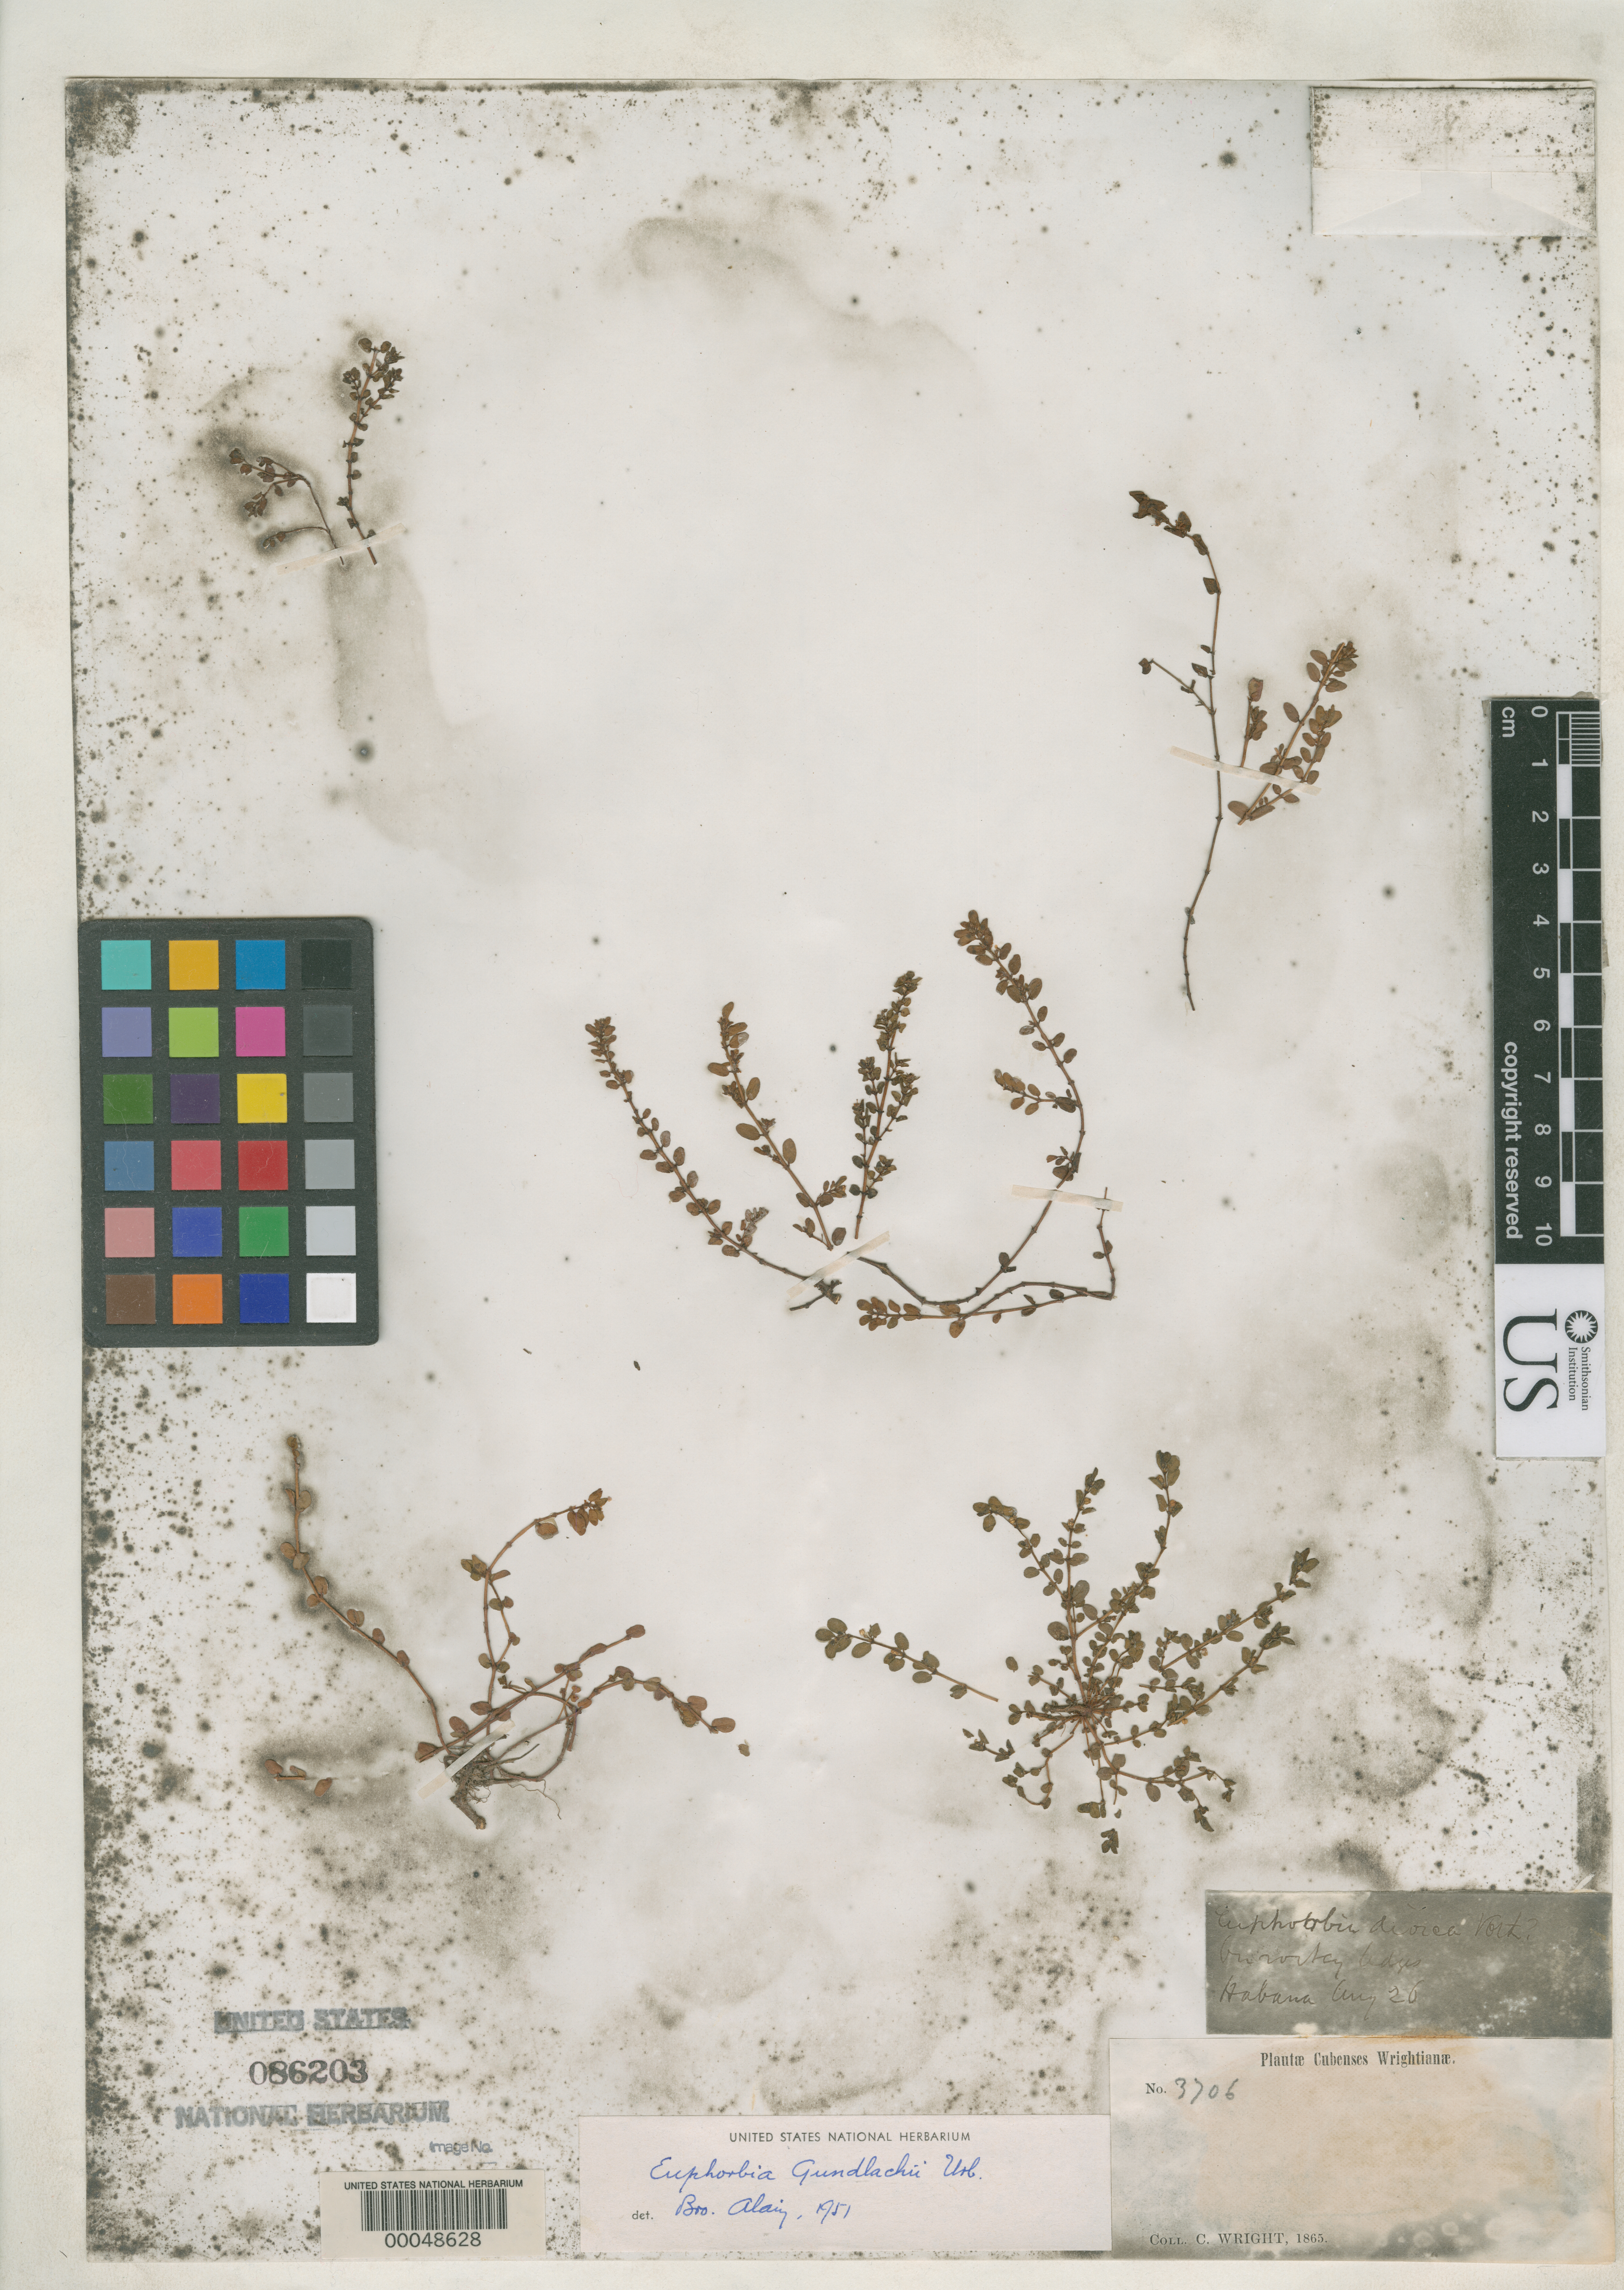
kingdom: Plantae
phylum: Tracheophyta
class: Magnoliopsida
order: Malpighiales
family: Euphorbiaceae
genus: Euphorbia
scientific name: Euphorbia gymnadenia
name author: Urb.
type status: Type Collection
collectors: C. Wright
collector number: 3706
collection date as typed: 26 Aug 1865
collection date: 1865-08-26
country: Cuba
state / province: La Habana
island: Greater Antilles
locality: Habana.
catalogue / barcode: US 86203